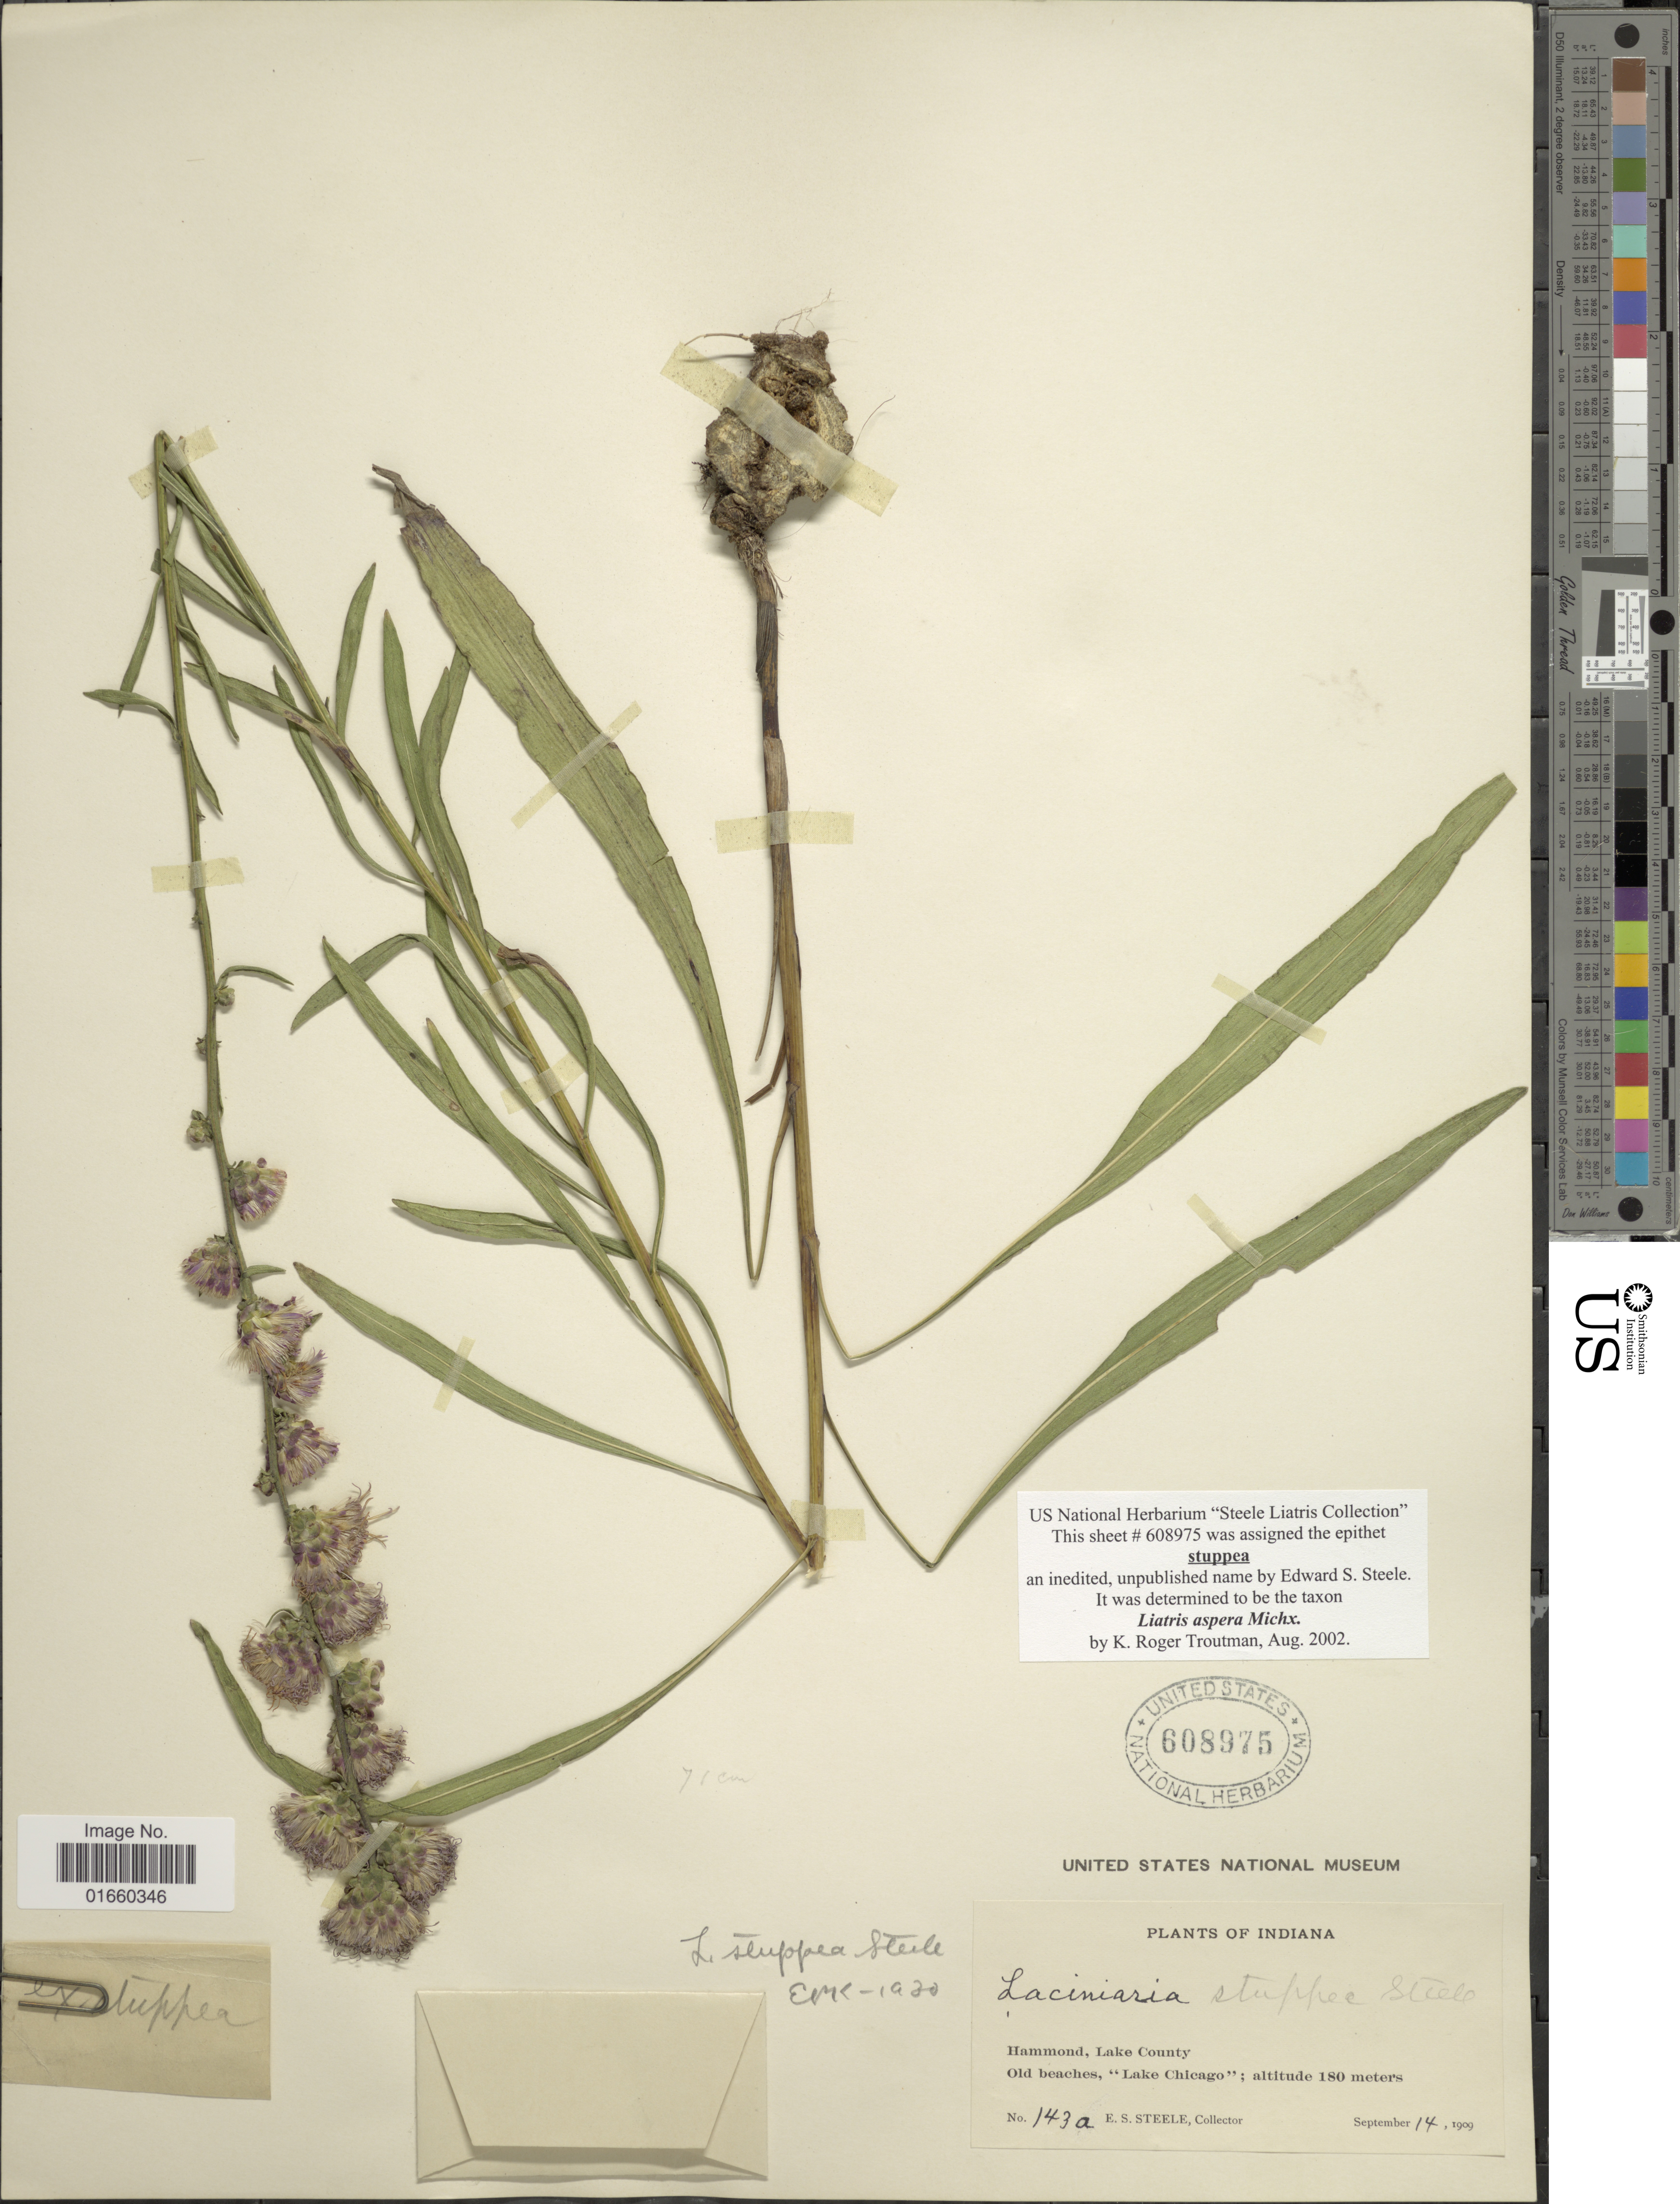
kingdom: Plantae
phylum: Tracheophyta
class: Magnoliopsida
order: Asterales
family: Asteraceae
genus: Liatris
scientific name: Liatris aspera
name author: Michx.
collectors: E. Steele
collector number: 143a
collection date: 1909-09-14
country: United States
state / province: Indiana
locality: Hammond, Lake County, Old beaches, "Lake Chicago"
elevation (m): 180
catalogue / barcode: US 608975